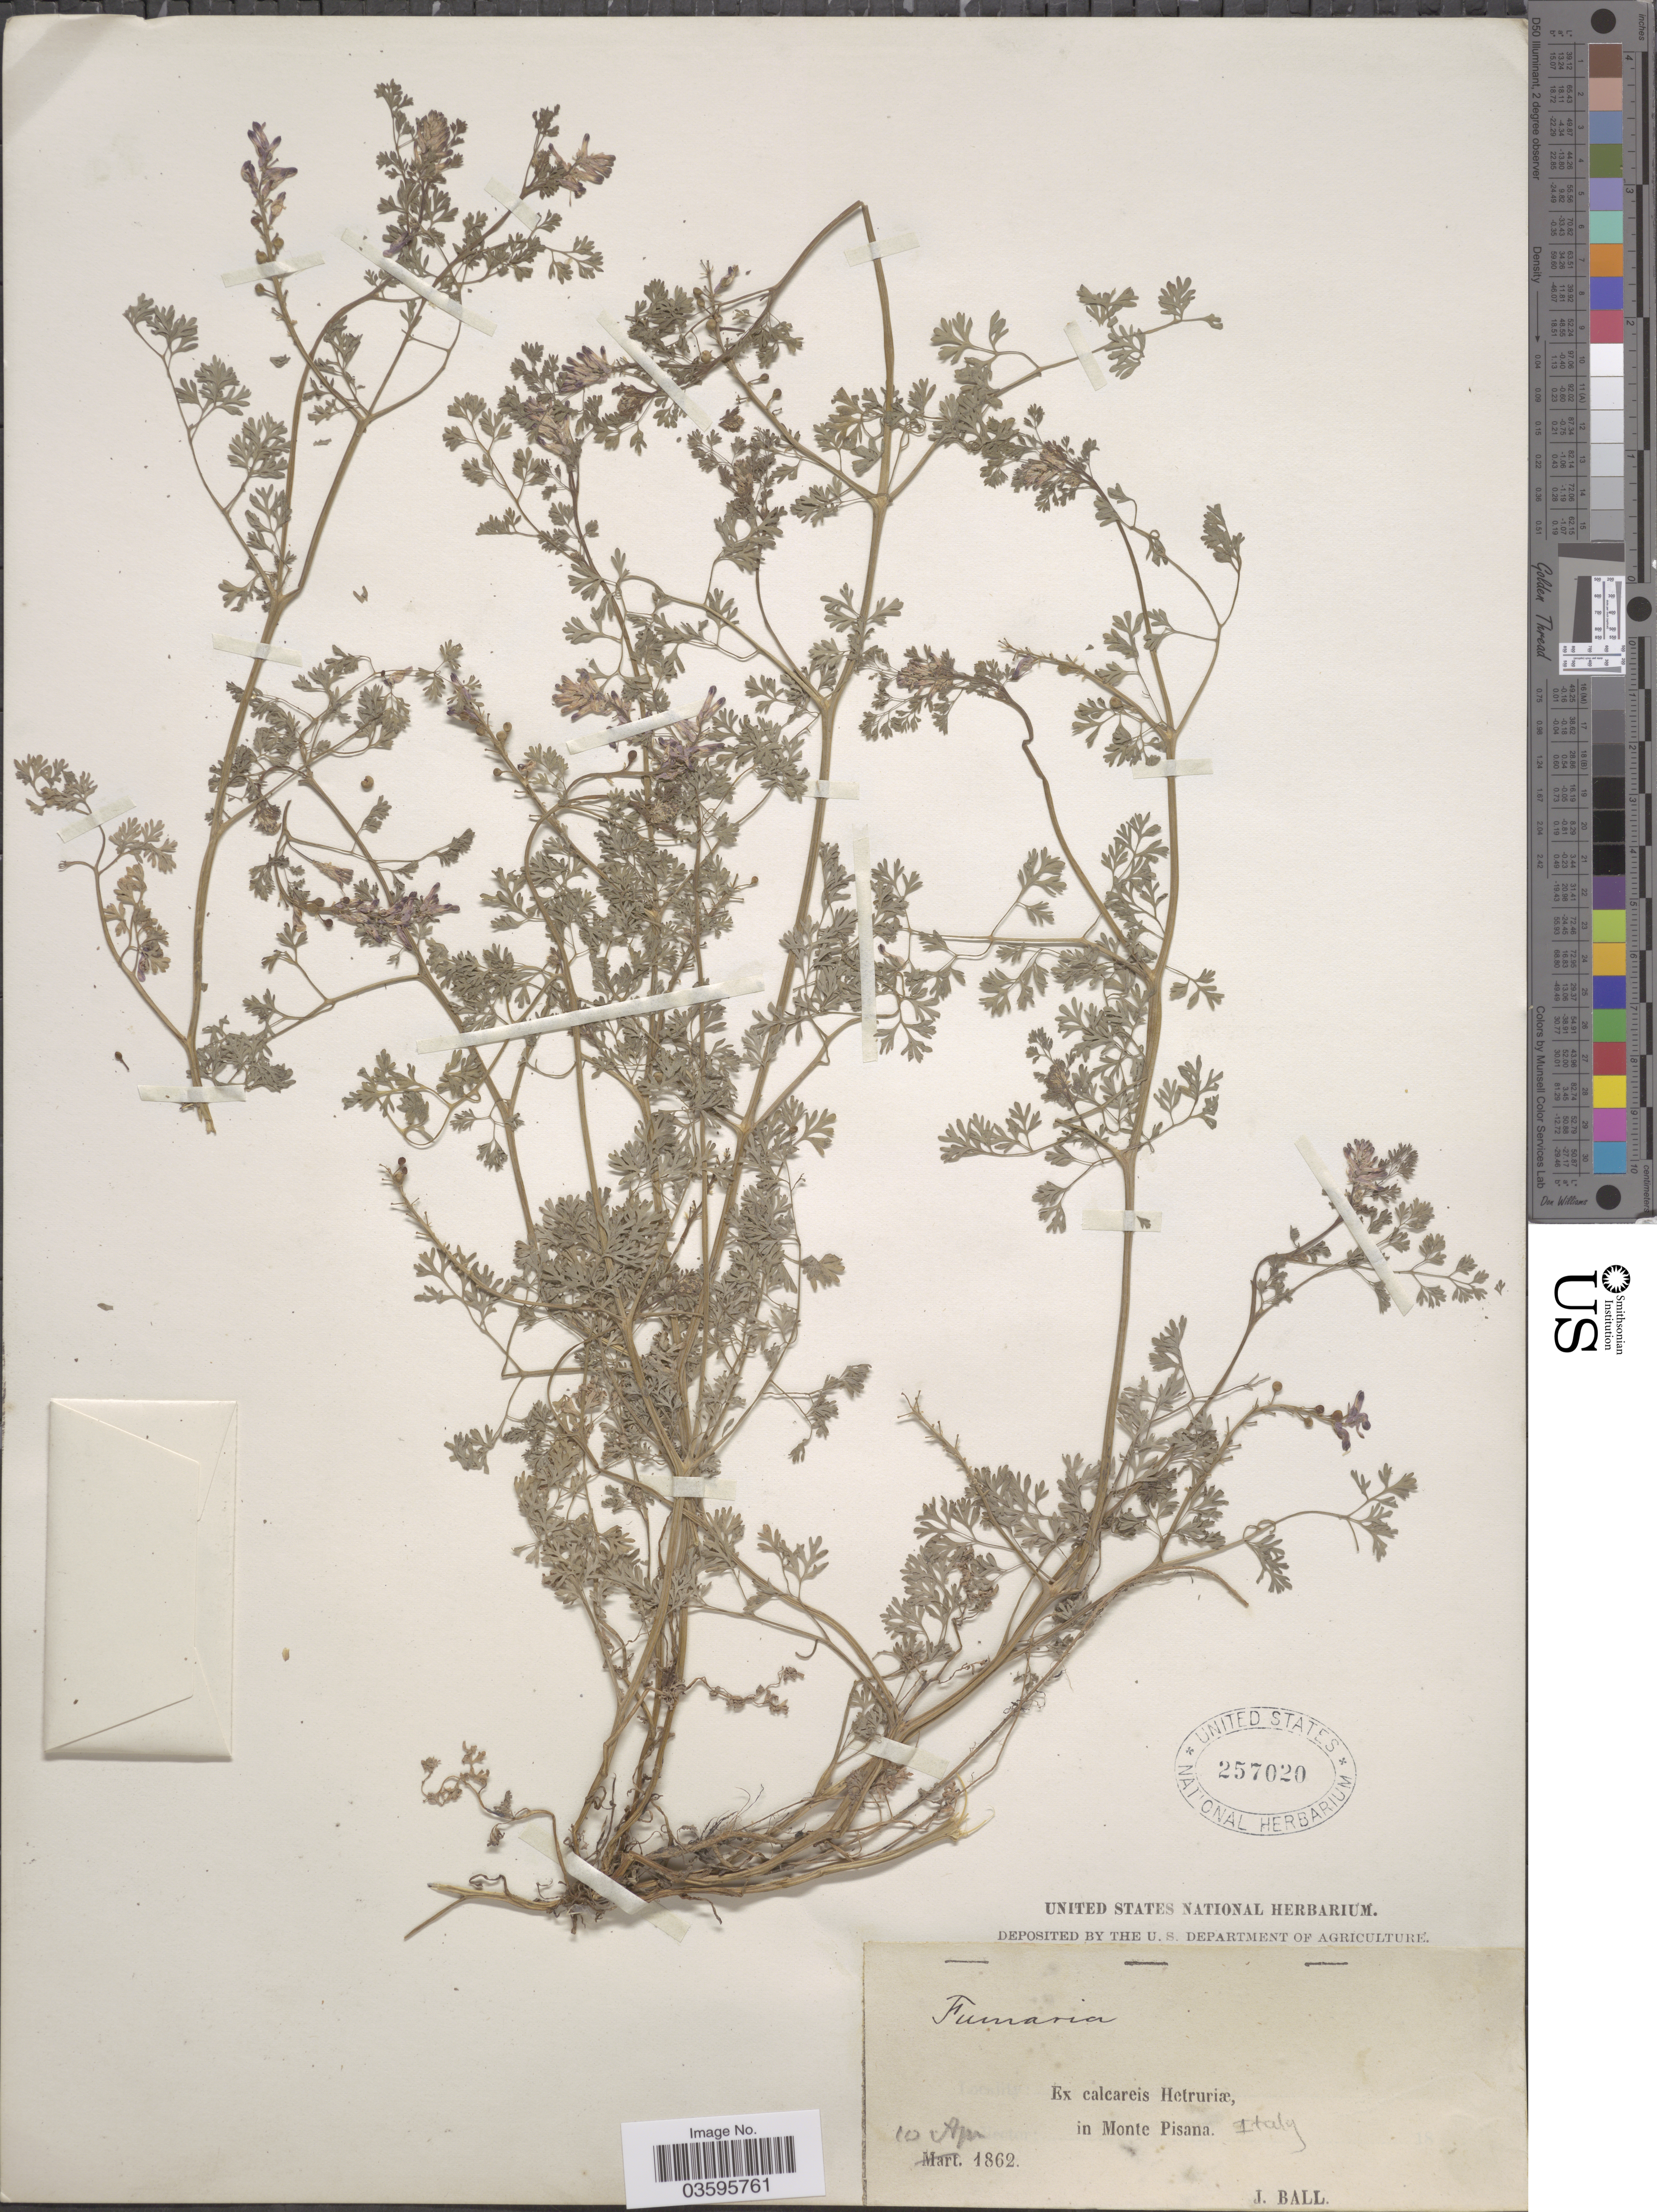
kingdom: Plantae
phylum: Tracheophyta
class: Magnoliopsida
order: Ranunculales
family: Papaveraceae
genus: Fumaria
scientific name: Fumaria sp.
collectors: J. Ball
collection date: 1862-04-10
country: Italy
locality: Ex calcareis Hetruriæ, in Monte Pisana.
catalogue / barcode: US 257020